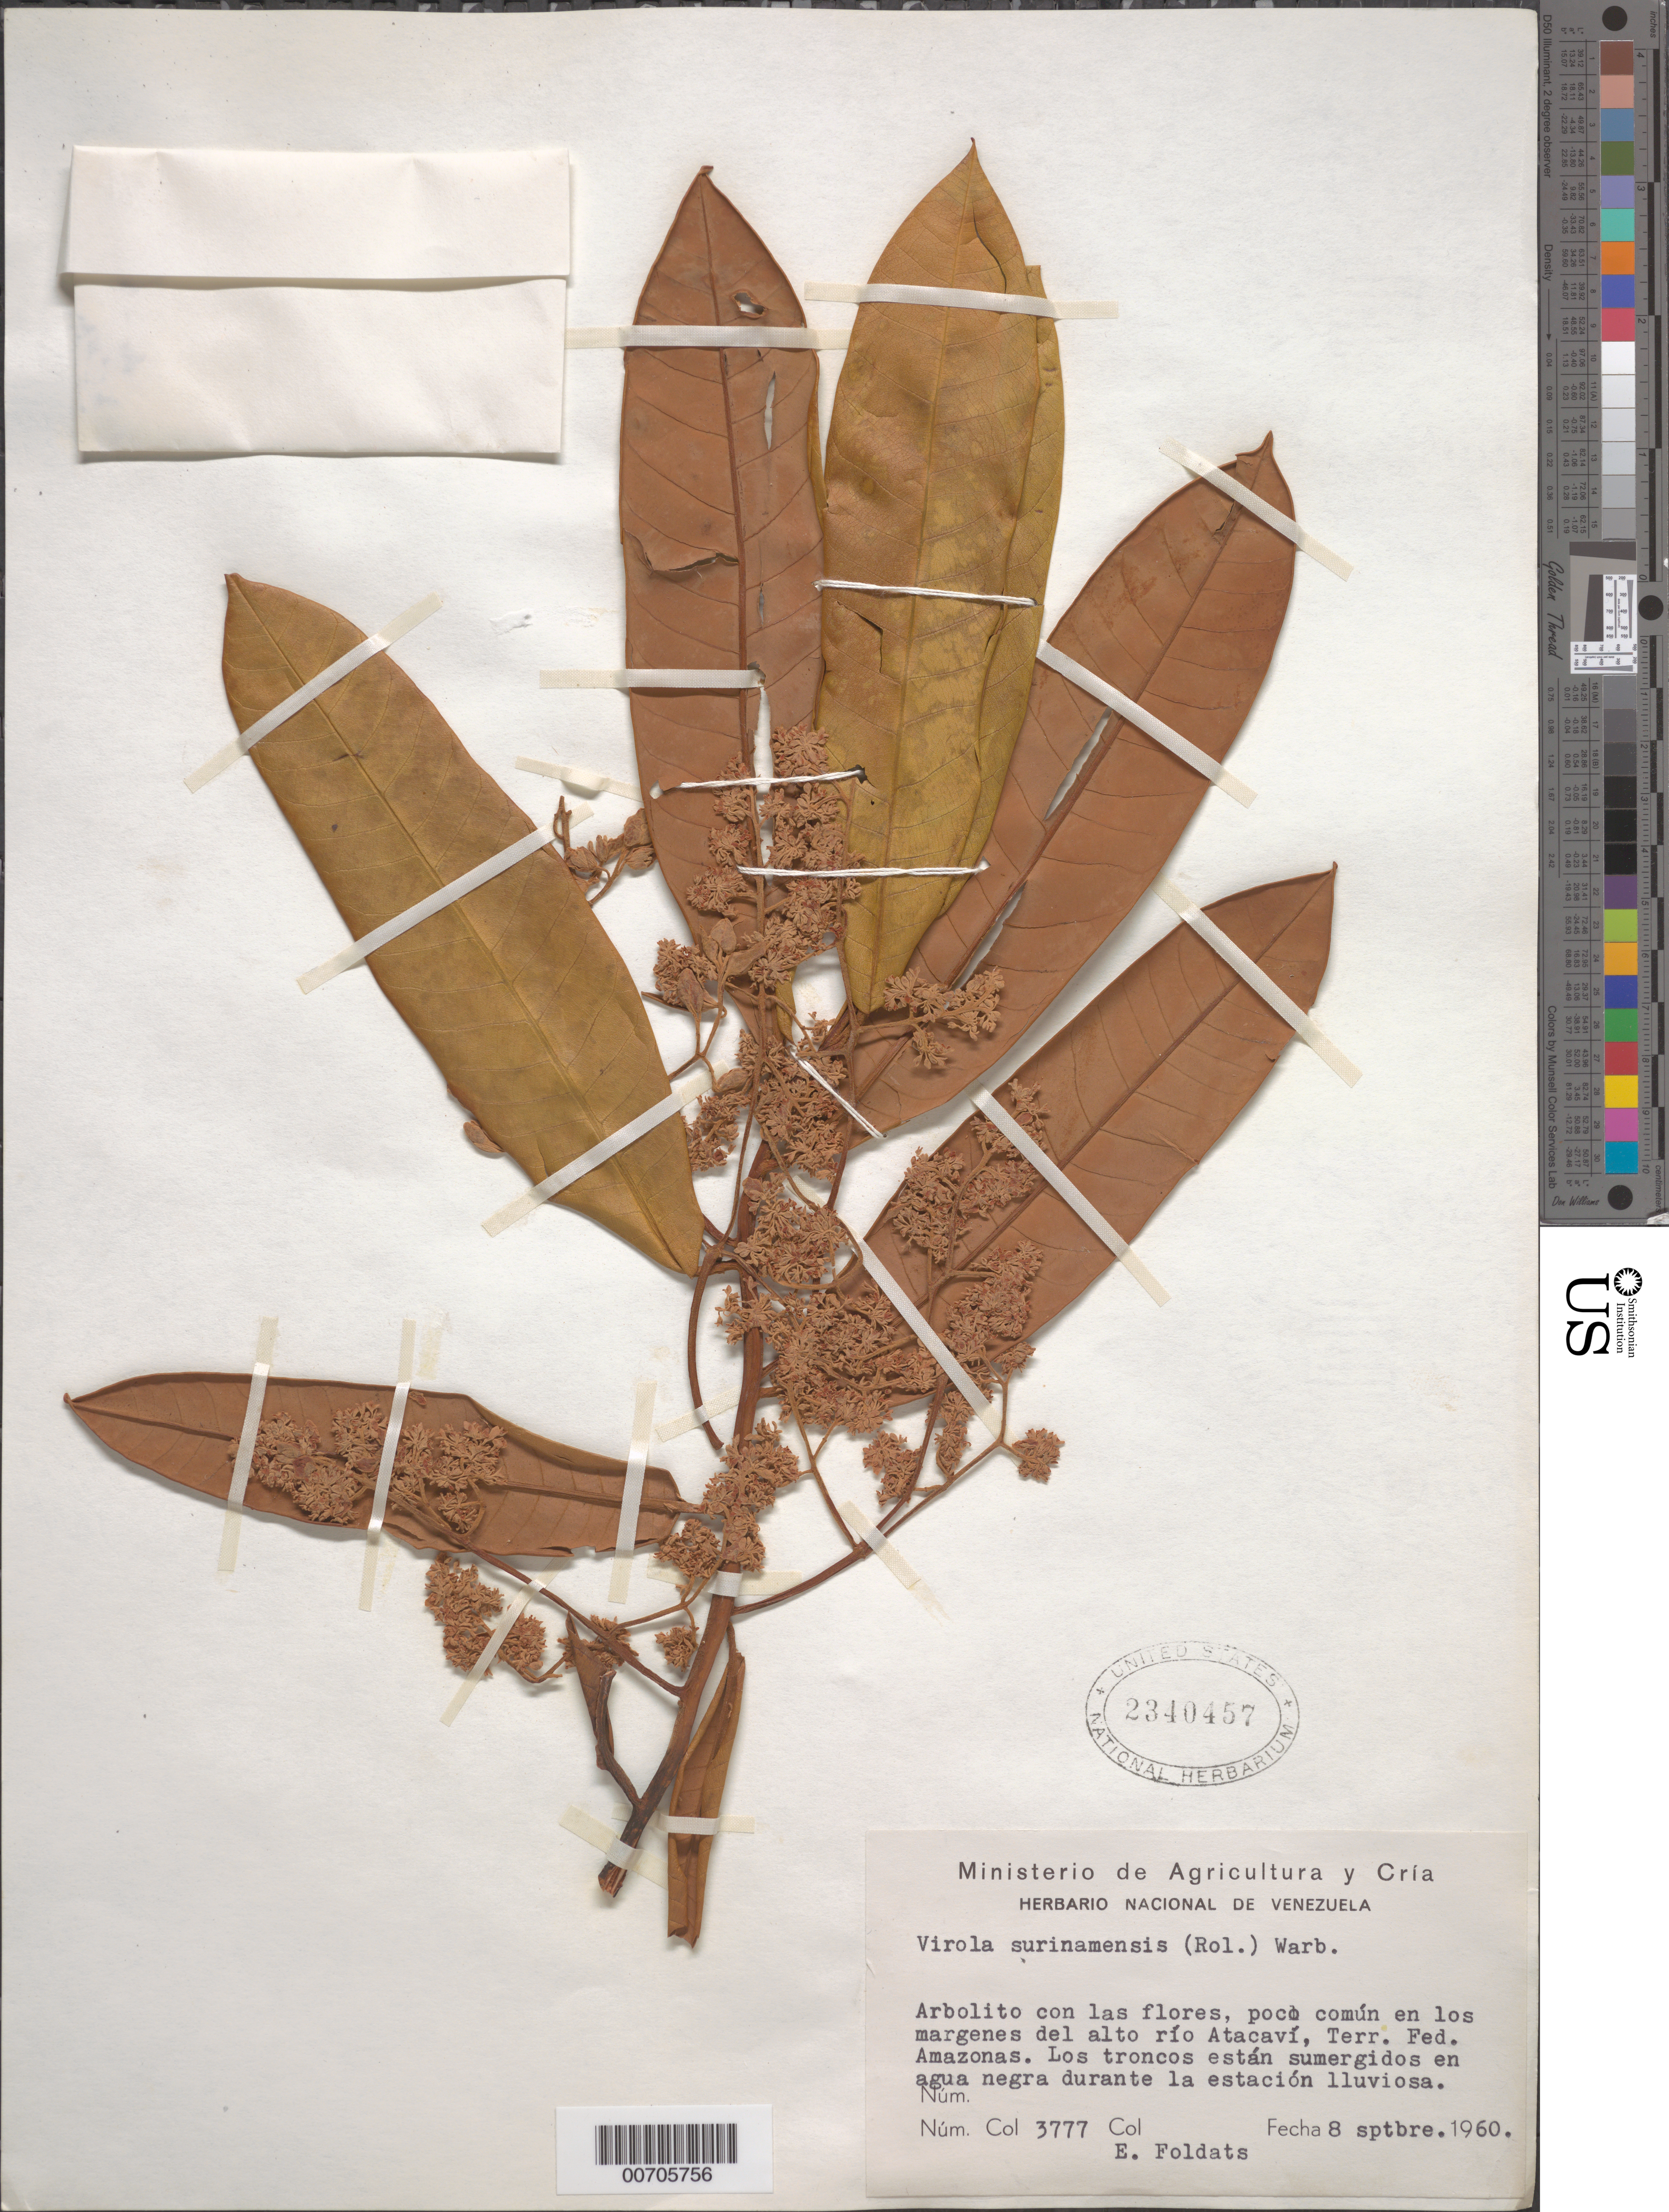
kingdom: Plantae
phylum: Tracheophyta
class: Magnoliopsida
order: Magnoliales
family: Myristicaceae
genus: Virola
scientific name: Virola surinamensis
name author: (Rol.) Warb.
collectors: E. Foldats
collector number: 3777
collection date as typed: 8-Sep-60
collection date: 1960-09-08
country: Venezuela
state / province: Amazonas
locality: Río Atacavi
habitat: Margenes del alto río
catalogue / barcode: US 2340457